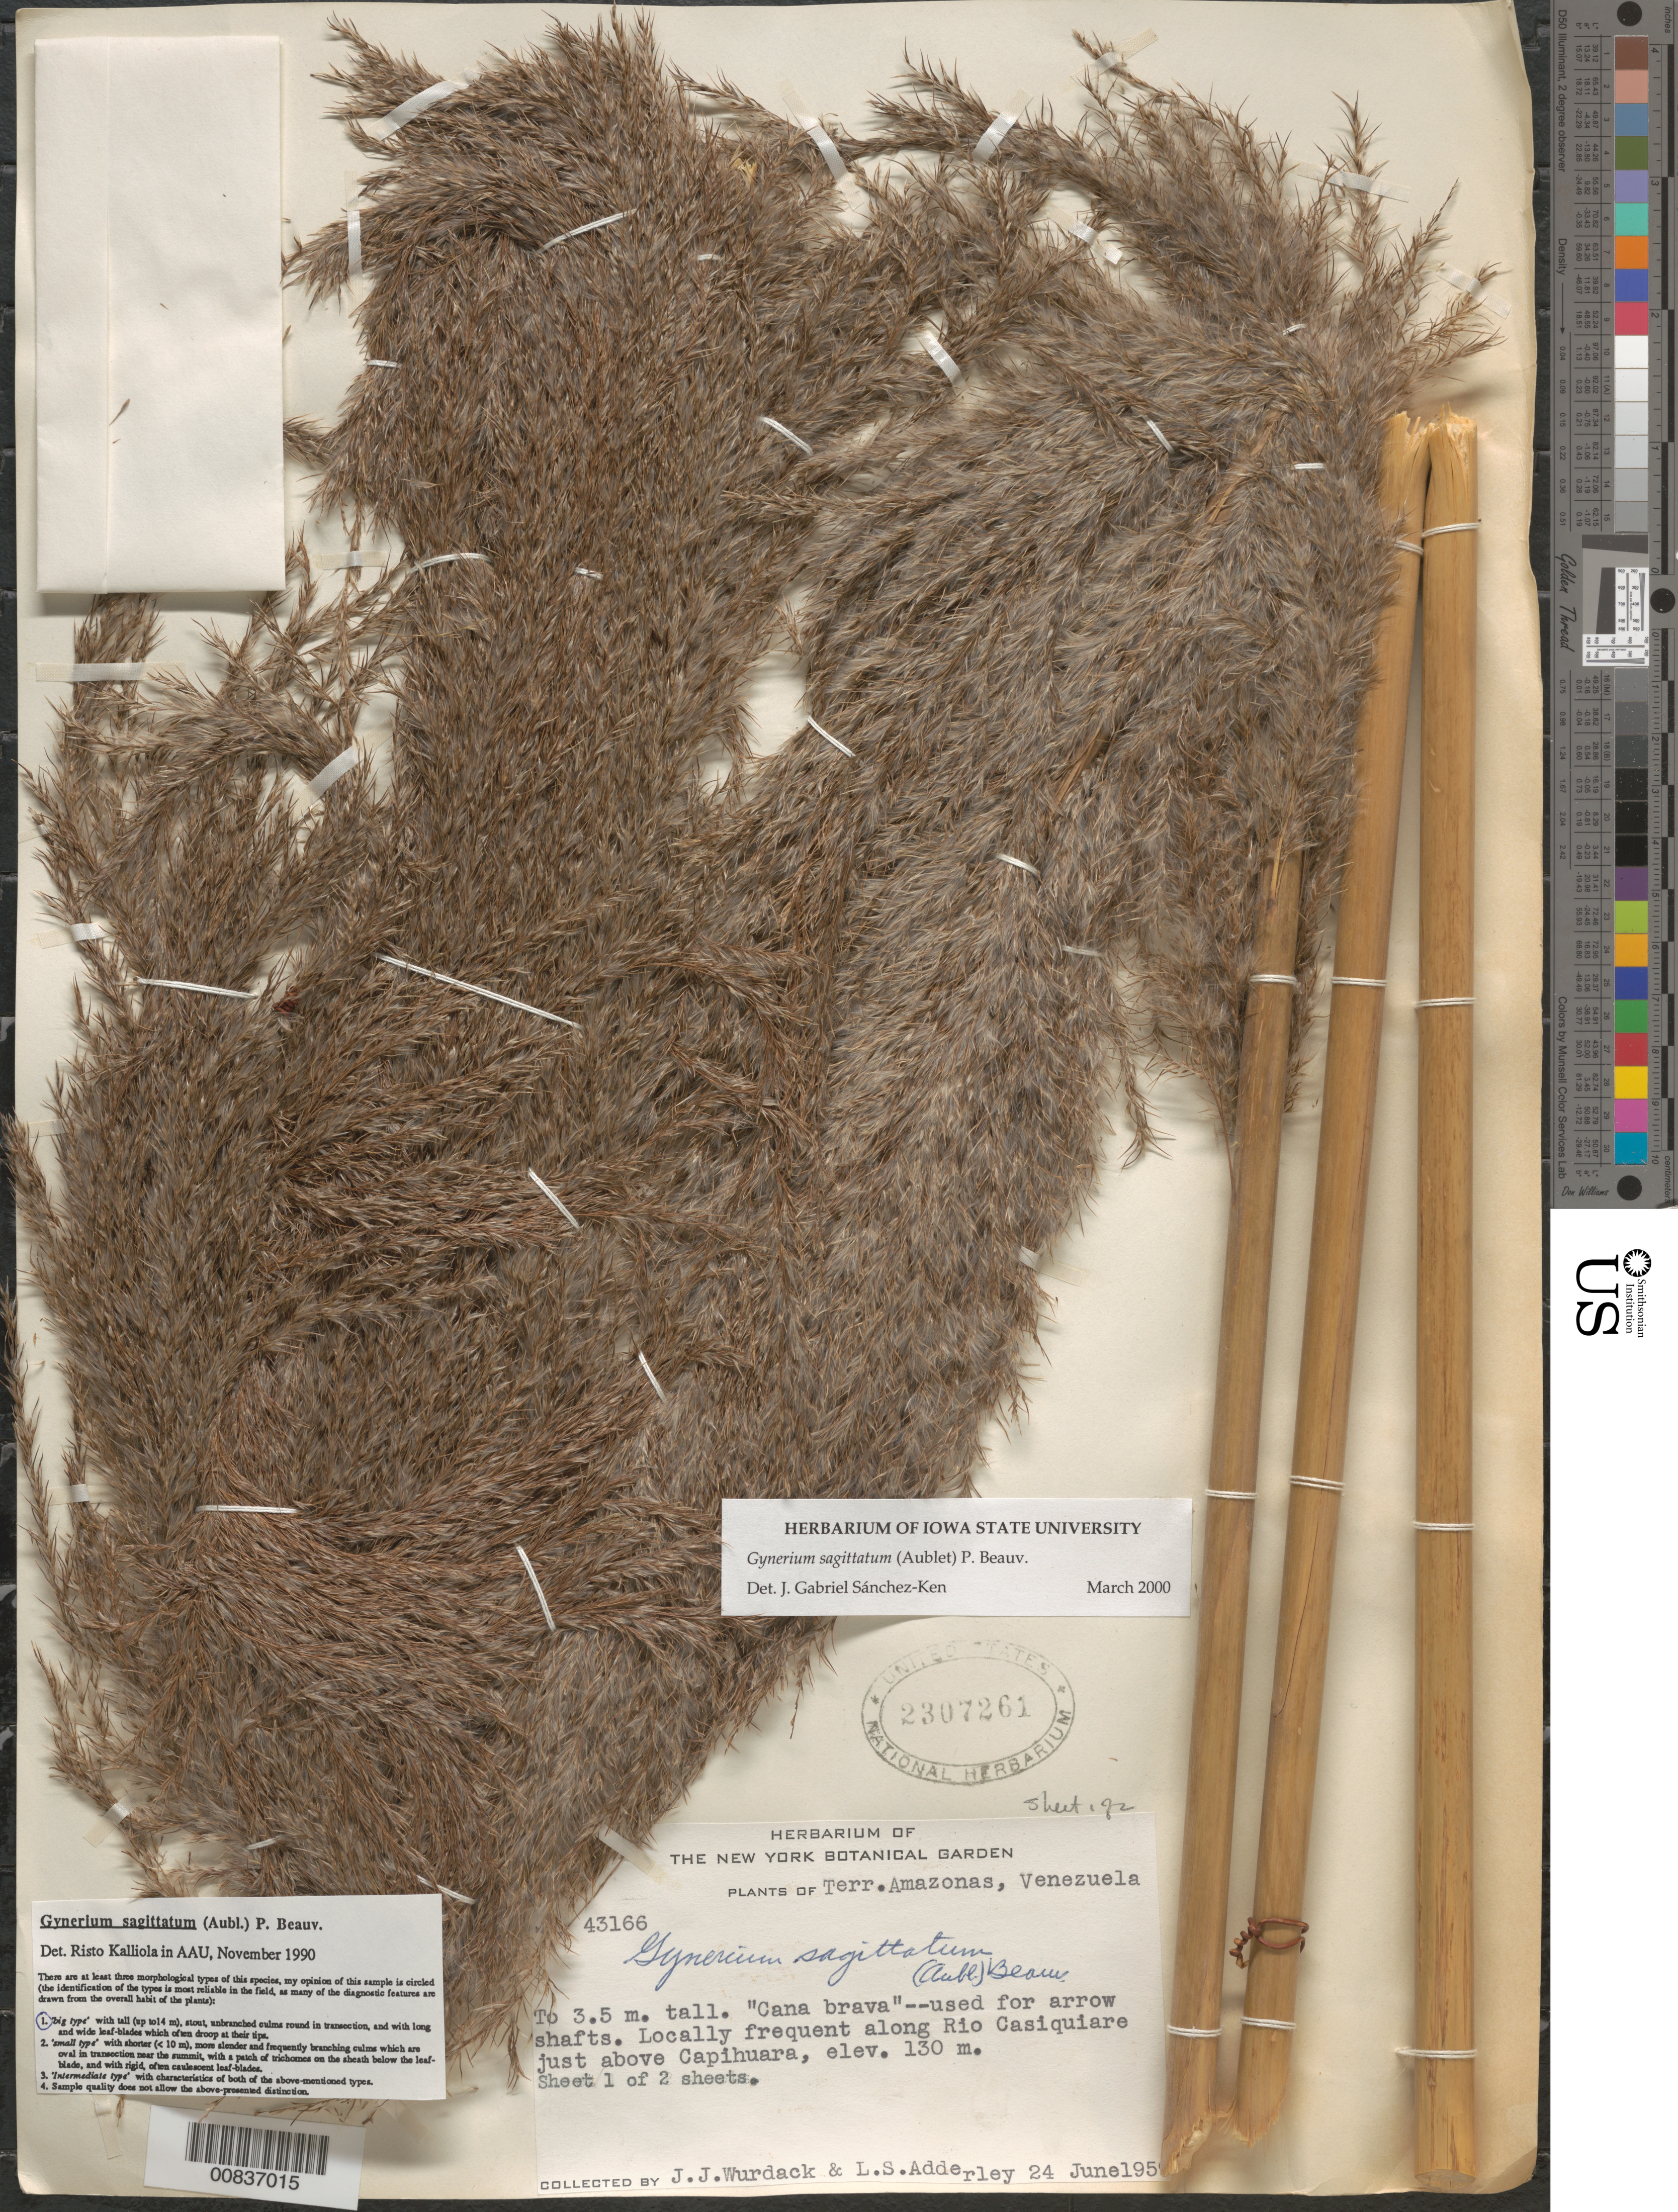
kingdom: Plantae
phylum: Tracheophyta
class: Liliopsida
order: Poales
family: Poaceae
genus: Gynerium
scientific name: Gynerium sagittatum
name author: (Aubl.) P. Beauv.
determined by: Sánchez-Ken, J. G.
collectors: J. J. Wurdack & L. S. Adderley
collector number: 43166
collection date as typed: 24-Jun-59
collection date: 1959-06-24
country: Venezuela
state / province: Amazonas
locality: Río Casiquiare, above Capihuara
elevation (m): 130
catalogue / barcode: US 2307261